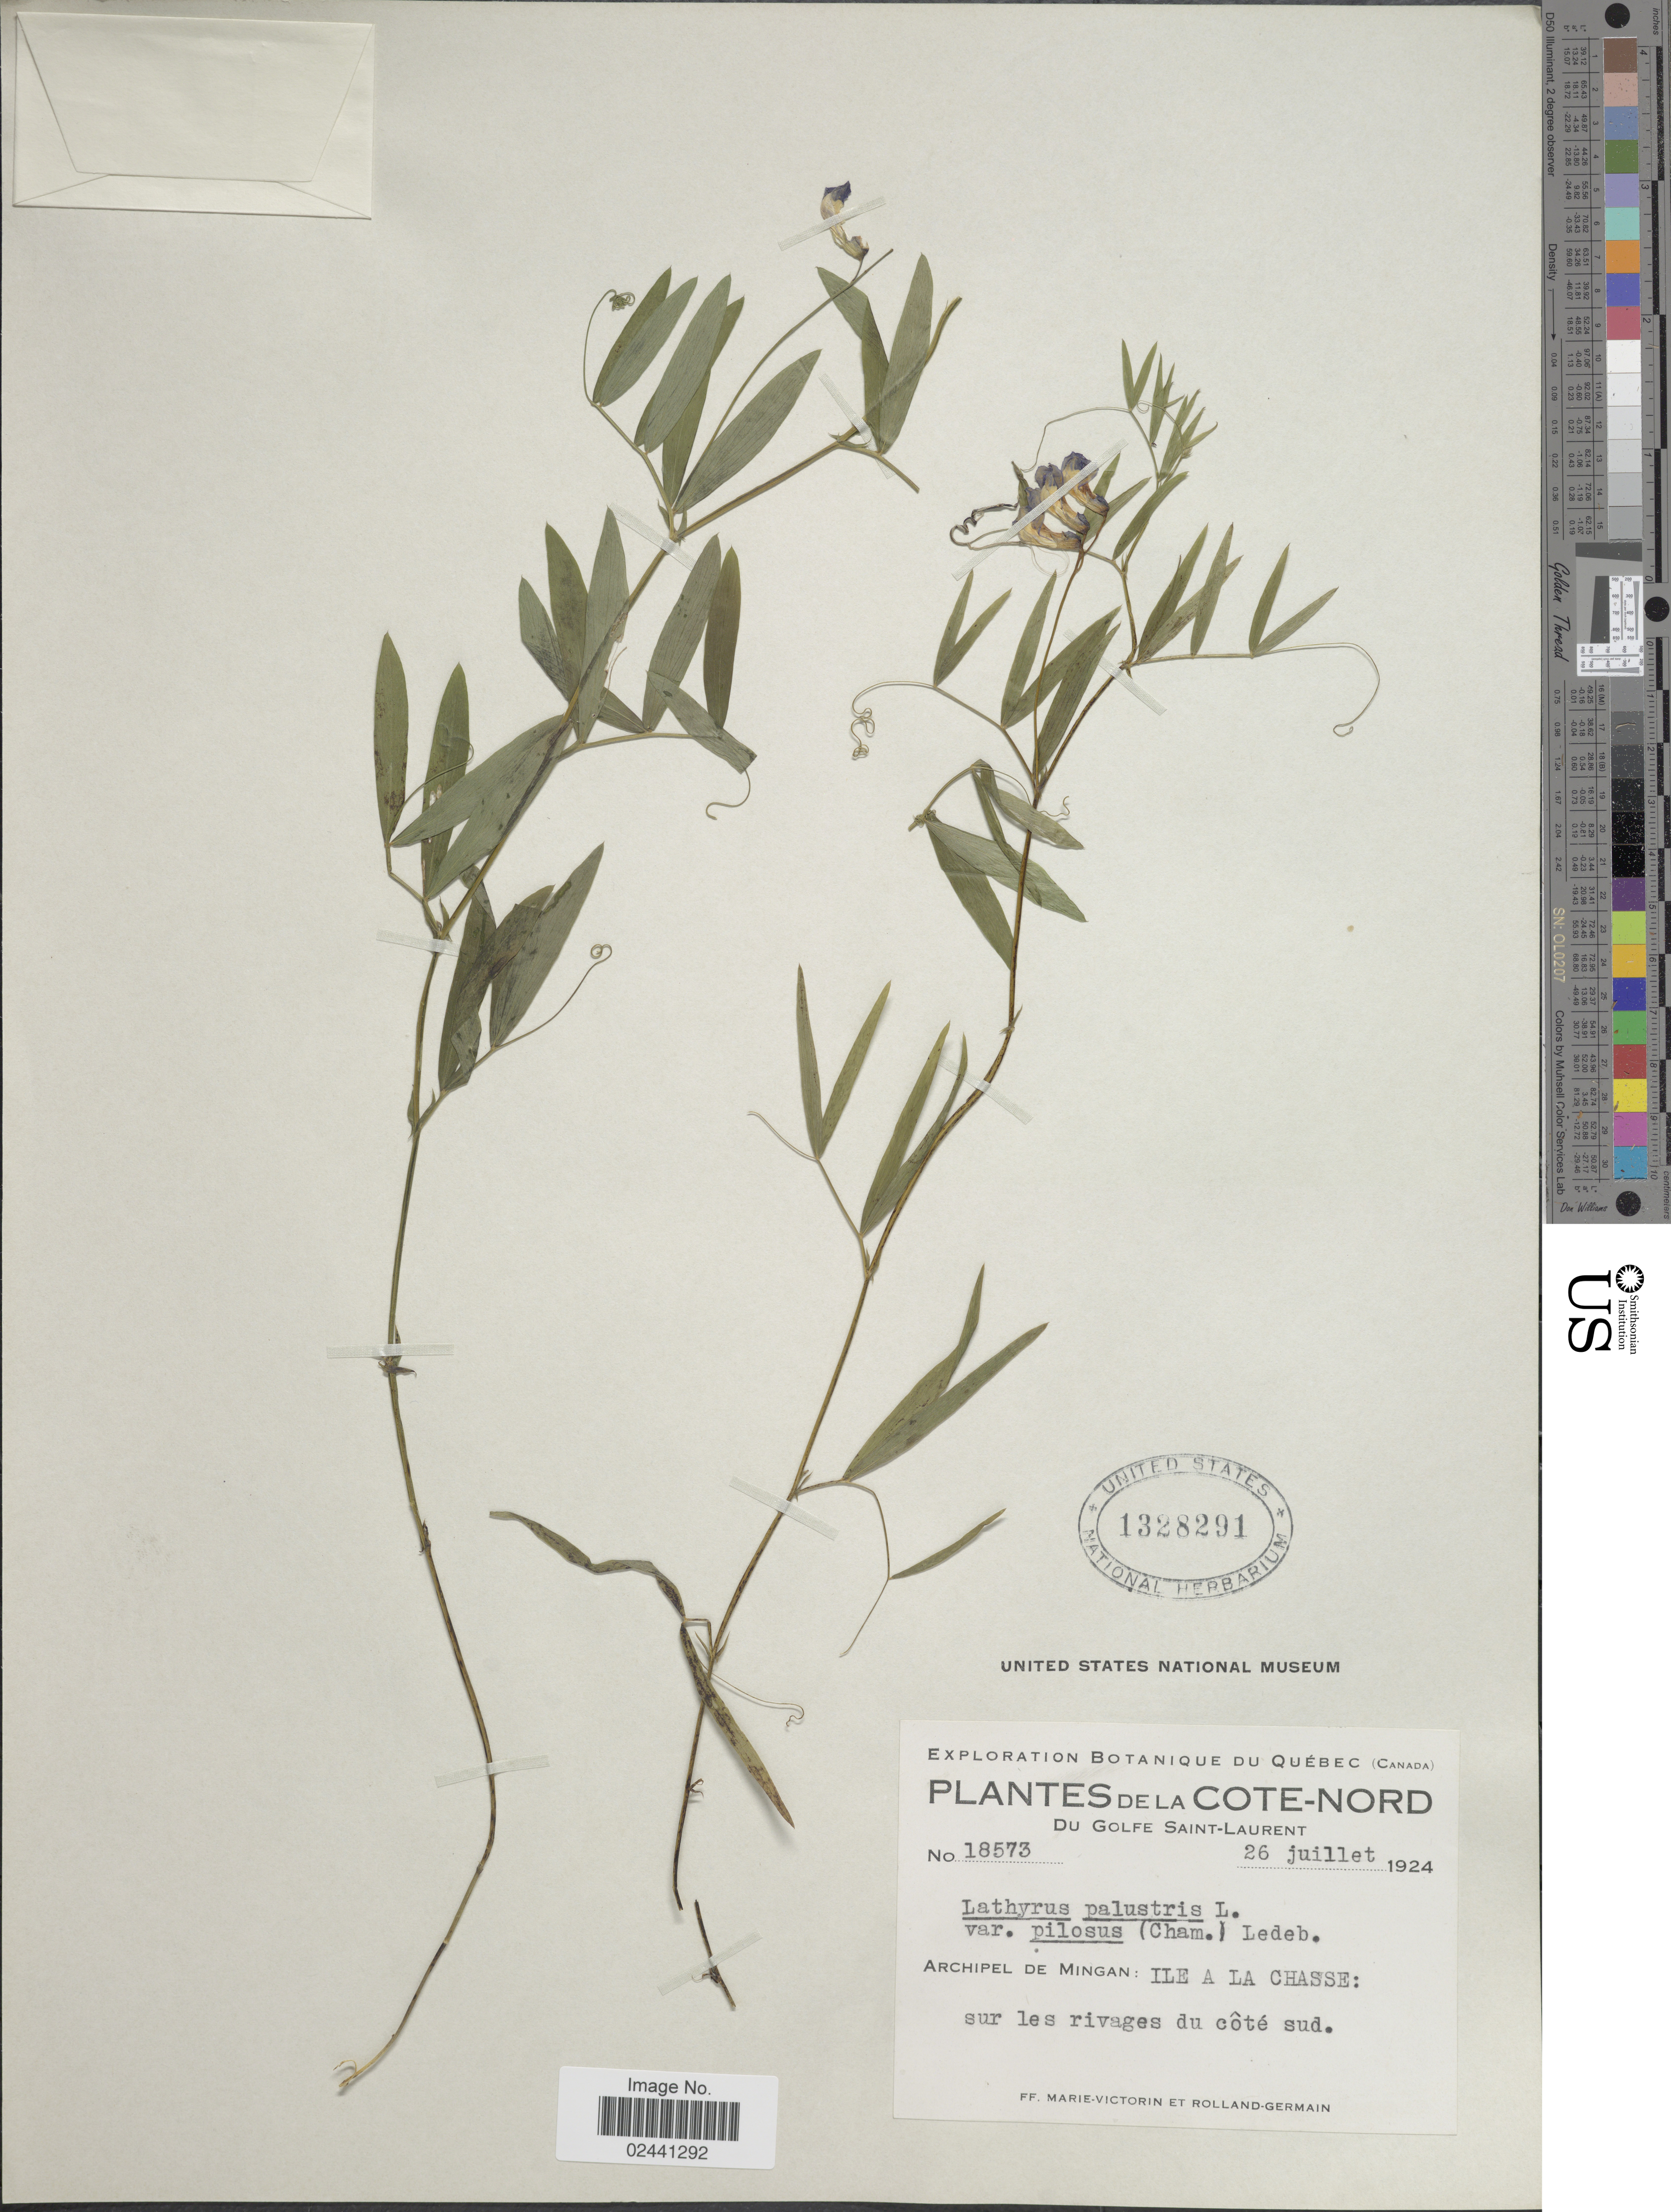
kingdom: Plantae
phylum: Tracheophyta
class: Magnoliopsida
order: Fabales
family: Fabaceae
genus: Lathyrus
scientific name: Lathyrus palustris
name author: L.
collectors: F. Marie-Victorin & Rolland-Germain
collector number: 18573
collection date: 1924-07-26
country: Canada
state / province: Quebec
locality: De la Cote-Nord, Du Golfe Saint-Laurent, Archipel de Mingan: Ile a la Chasse: sur les rivages du cote sud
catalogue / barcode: US 1328291